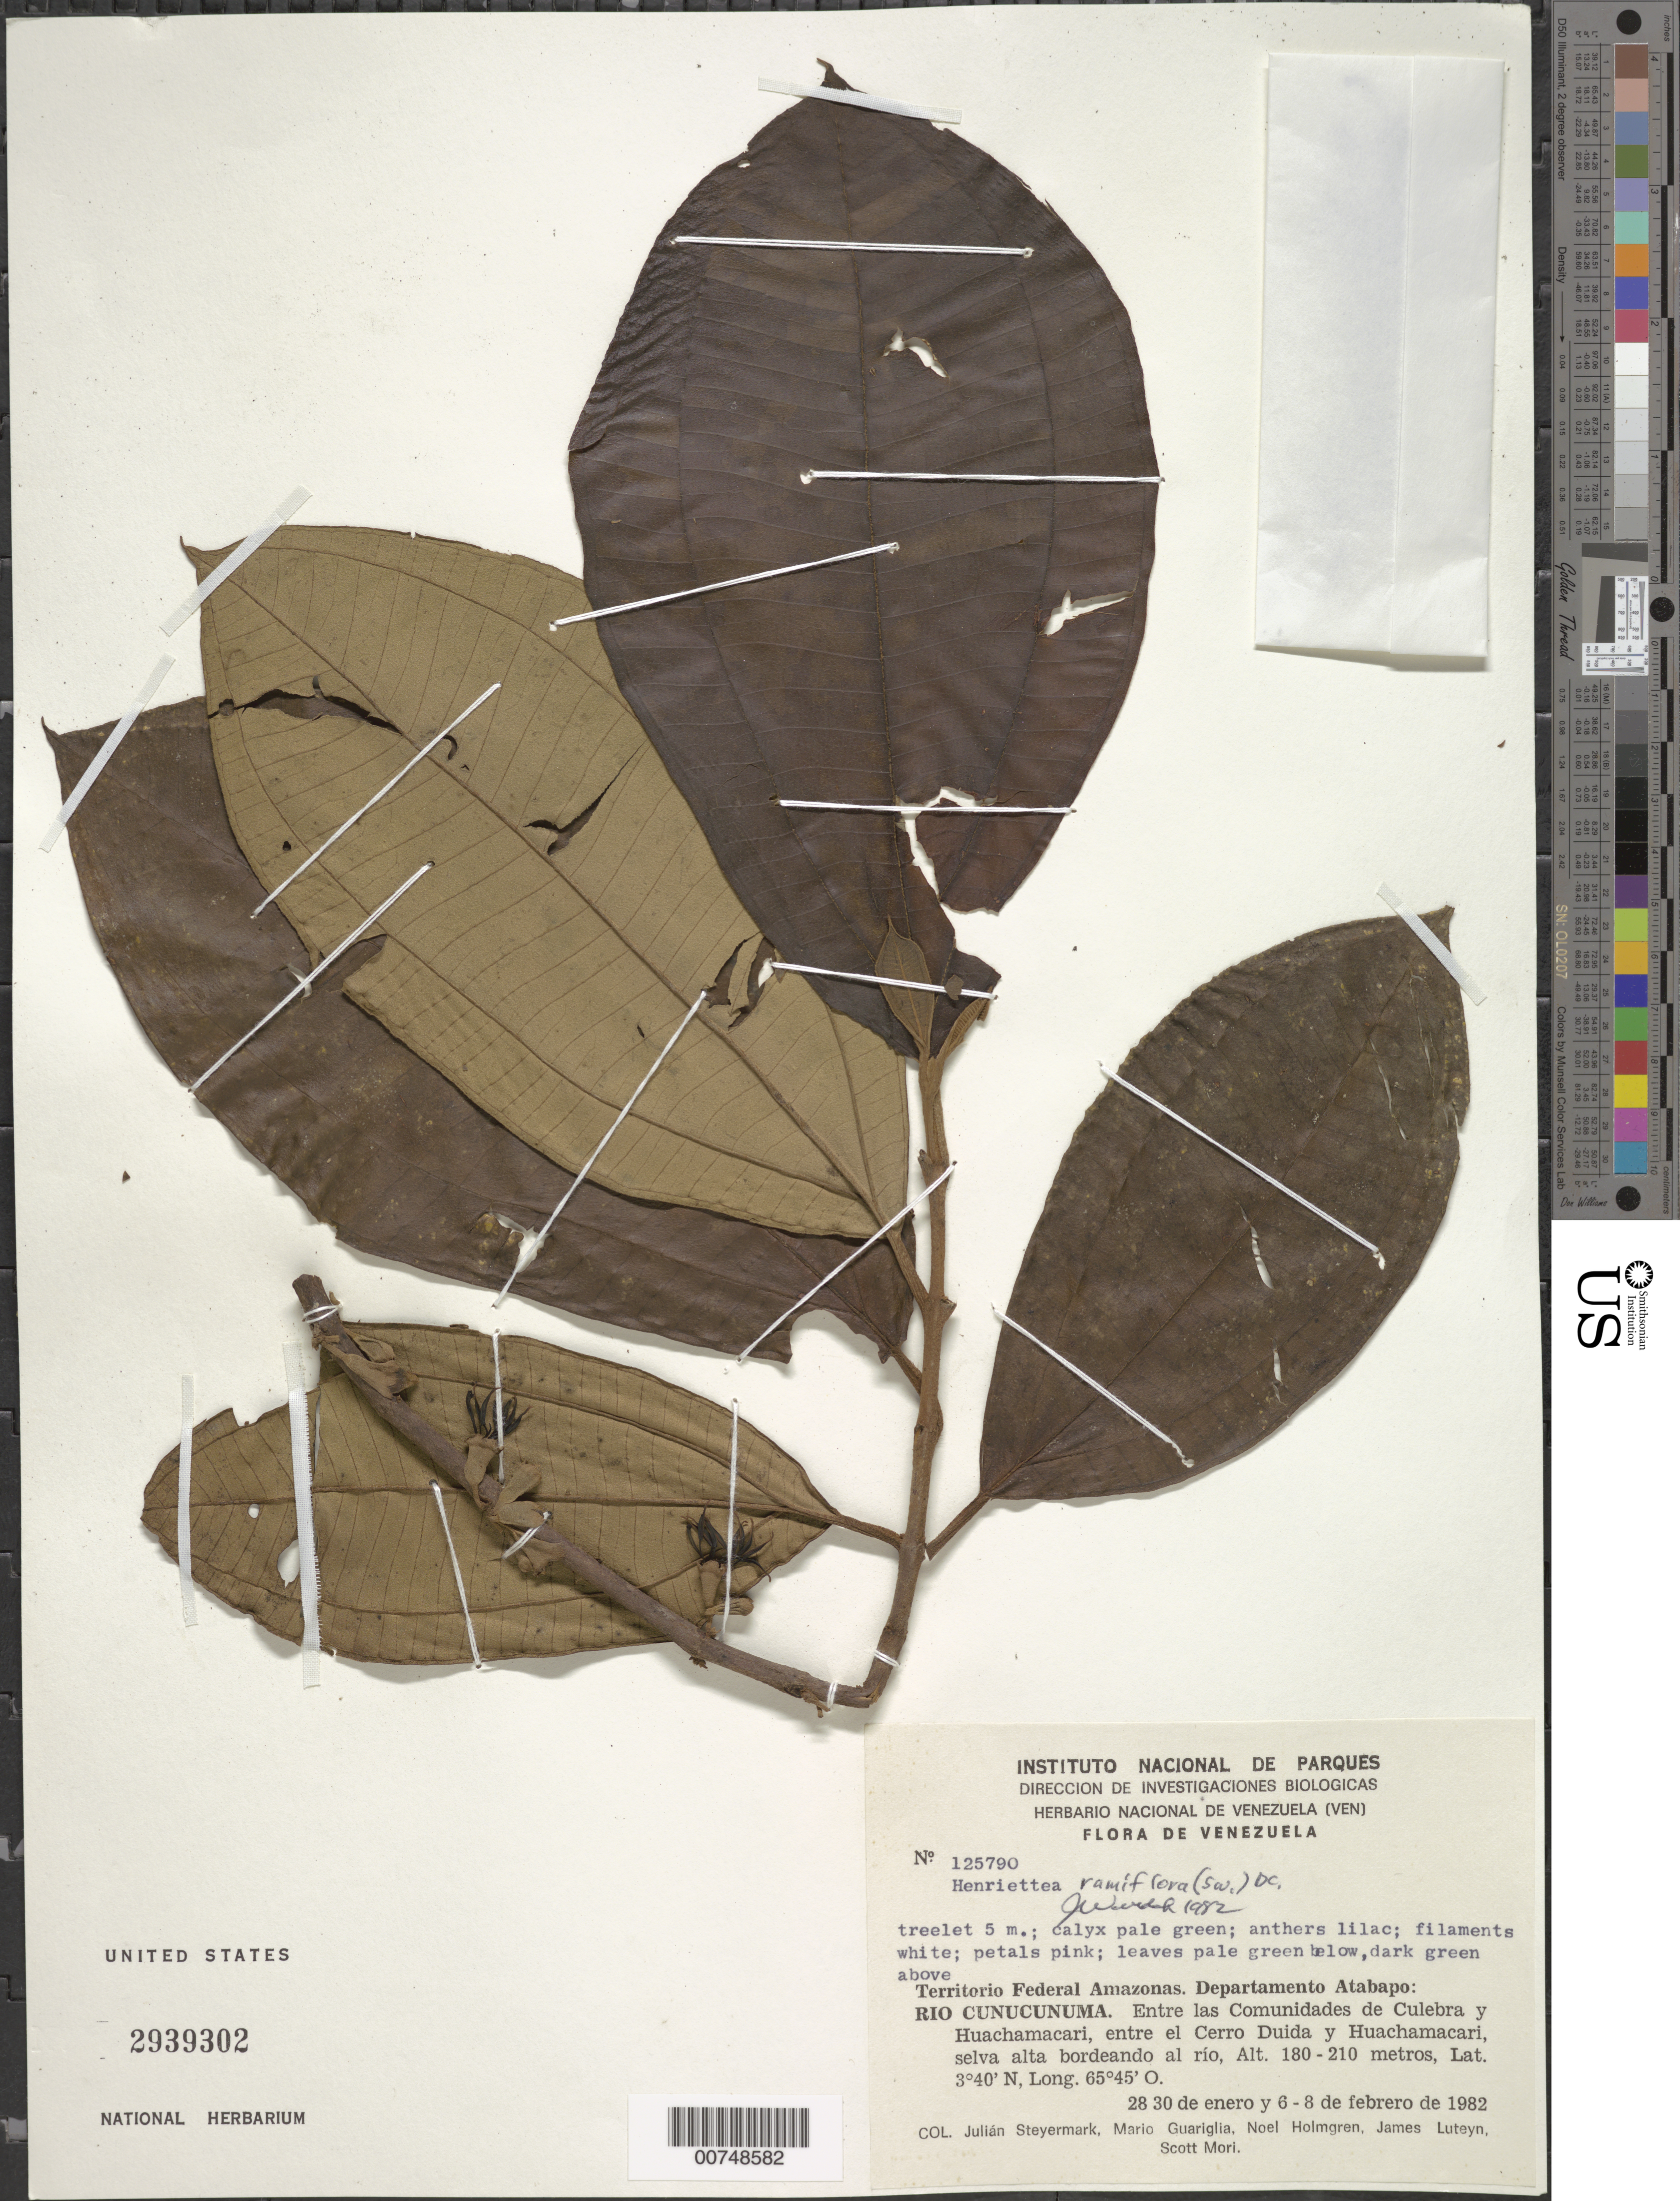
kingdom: Plantae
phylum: Tracheophyta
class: Magnoliopsida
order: Myrtales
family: Melastomataceae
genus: Henriettea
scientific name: Henriettea ramiflora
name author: (Sw.) DC.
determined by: Wurdack, John J., (US), US (UNITED STATES)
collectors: J. Steyermark, M. Guariglia P., N. H. Holmgren, J. L. Luteyn & S. Mori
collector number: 125790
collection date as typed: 28-Jan-82 to 8-Feb-82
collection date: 1982-01-28/1982-02-08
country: Venezuela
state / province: Amazonas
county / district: Atabapo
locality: Río Cunucunuma, entre las comunidades de Culebra y Huachamacari, entre el Cerro Duida y Huachamacari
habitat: Selva alta bordeando al rio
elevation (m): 180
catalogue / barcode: US 2939302